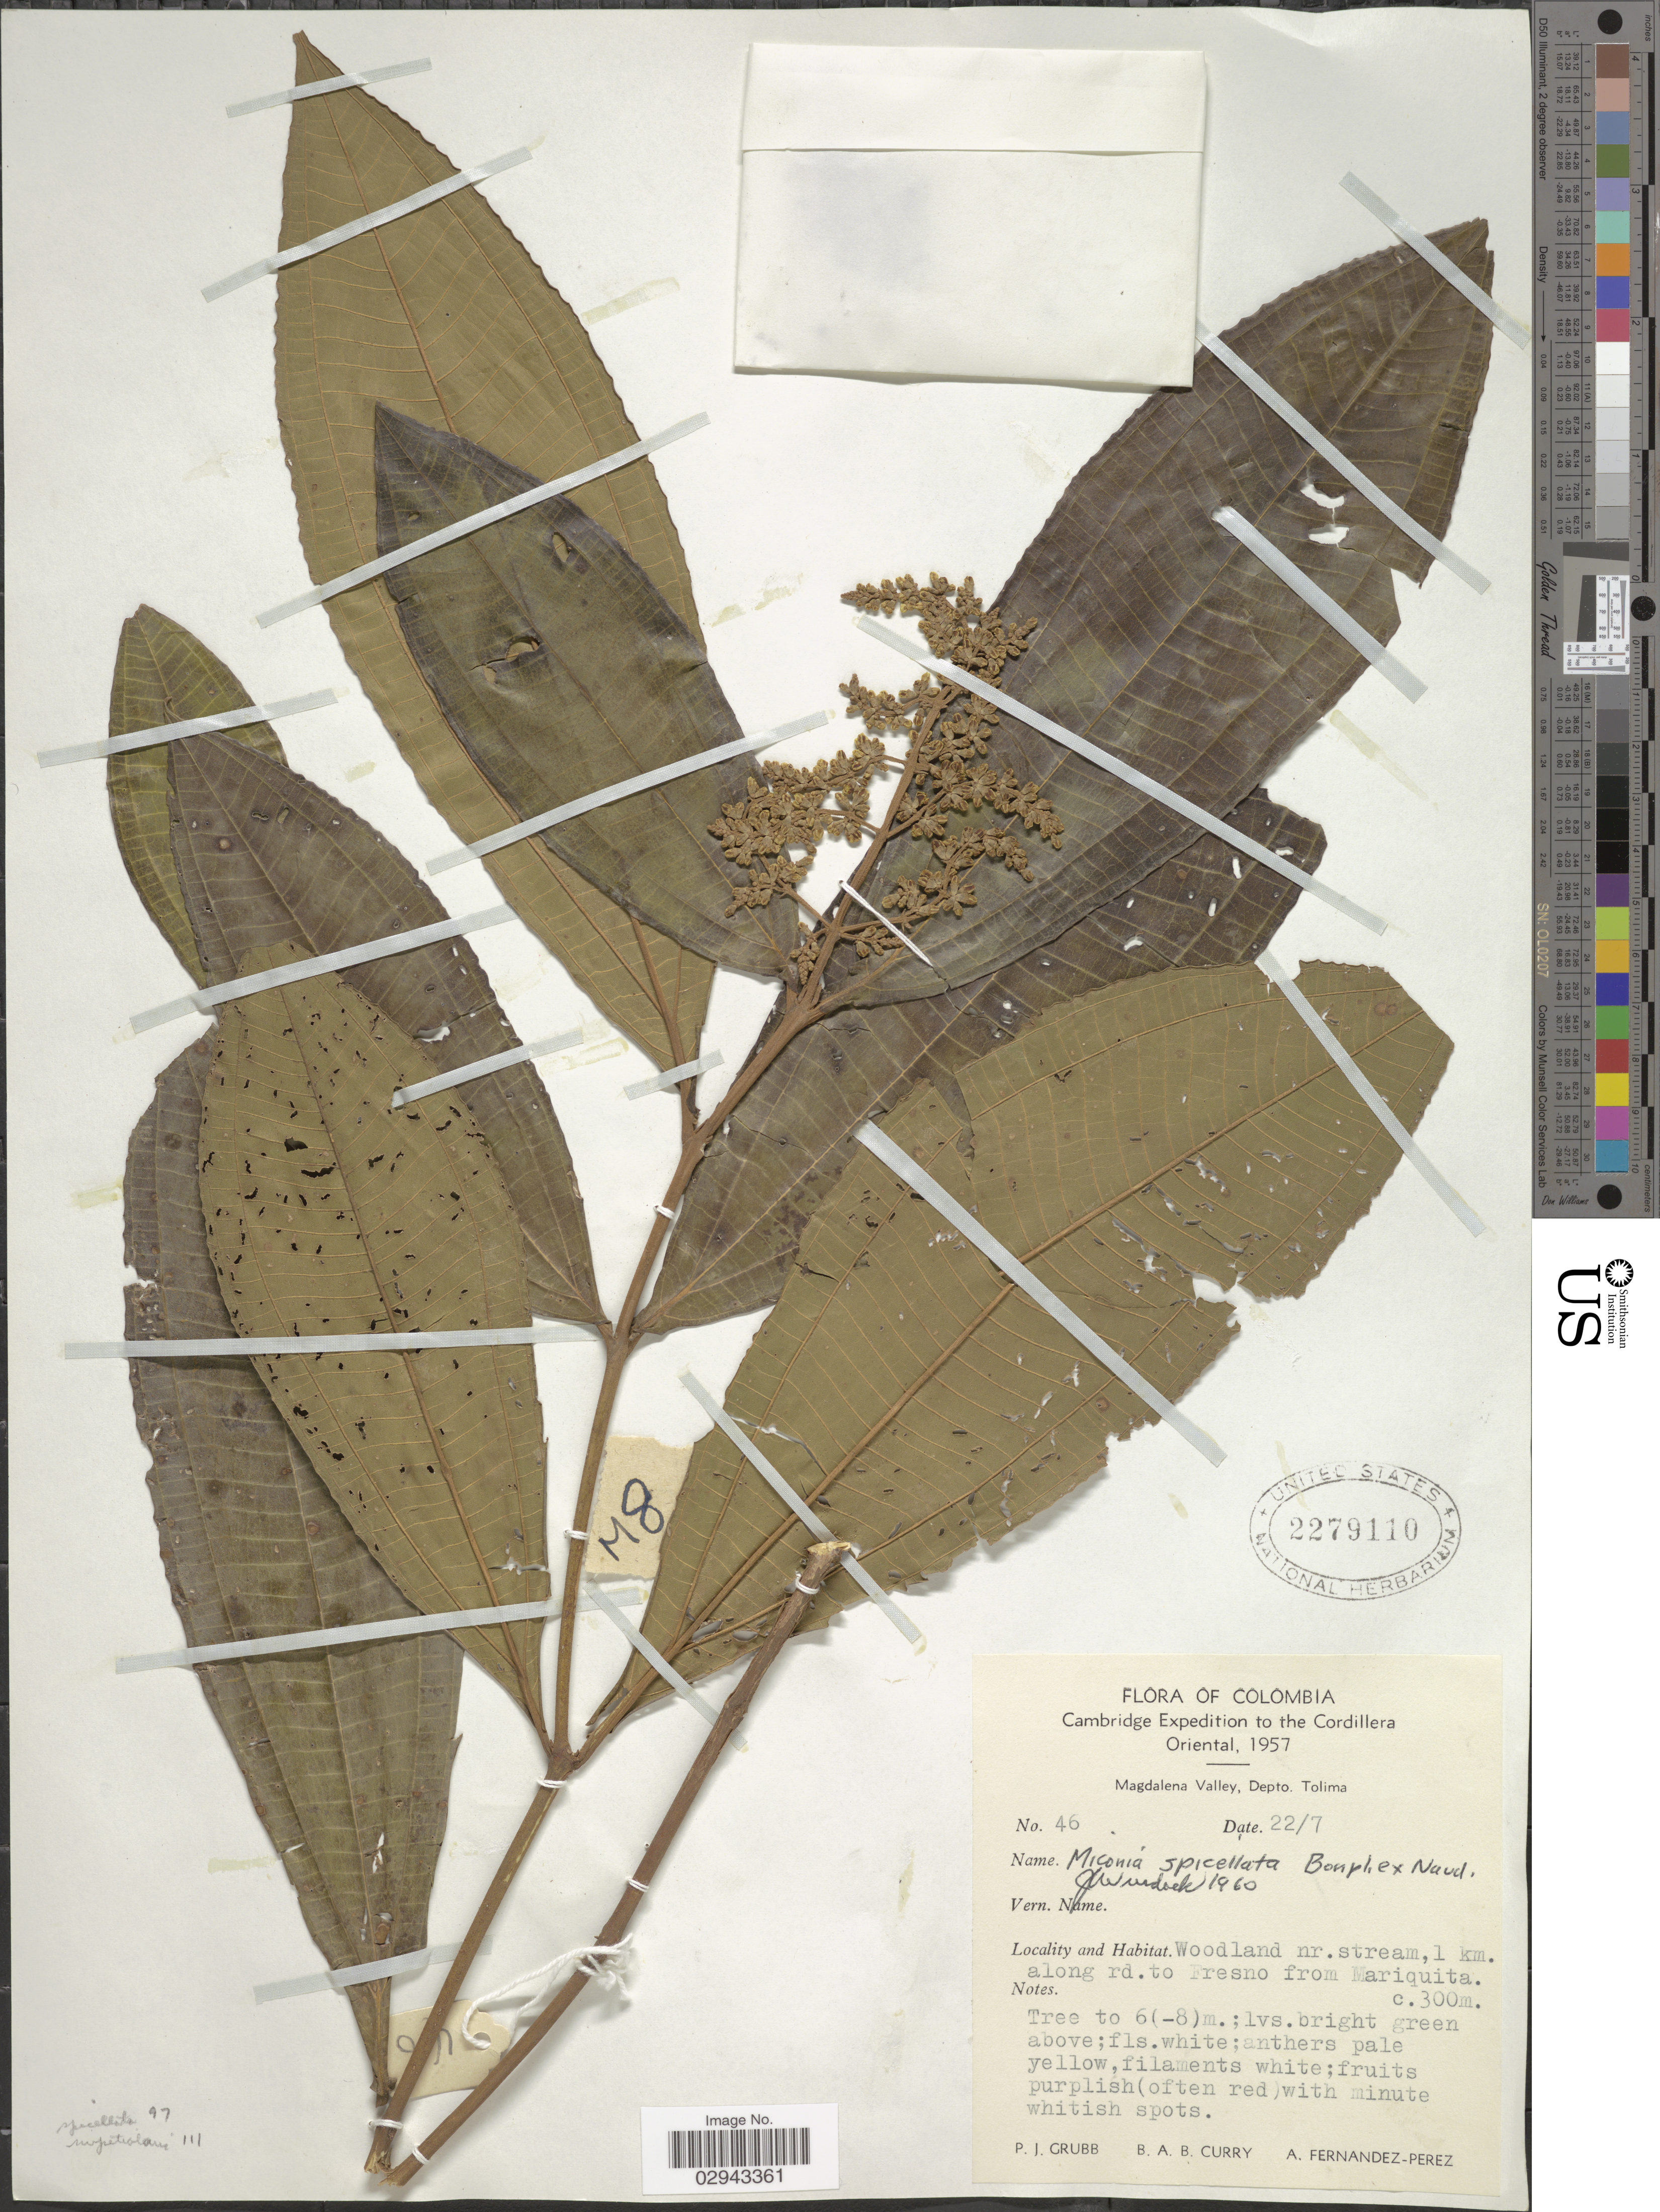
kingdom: Plantae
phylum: Tracheophyta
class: Magnoliopsida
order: Myrtales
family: Melastomataceae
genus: Miconia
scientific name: Miconia spicellata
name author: Bonpl. ex Naudin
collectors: P. J. Grubb, B. A. B. Curry & A. Fernández-Pérez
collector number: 46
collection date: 1957-07-22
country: Colombia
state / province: Tolima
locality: Cordillera Oriental. Magdalena Valley, Depto. Tolima. 1 km. along rd. to Fresno from Mariquita.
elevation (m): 300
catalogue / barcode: US 2279110